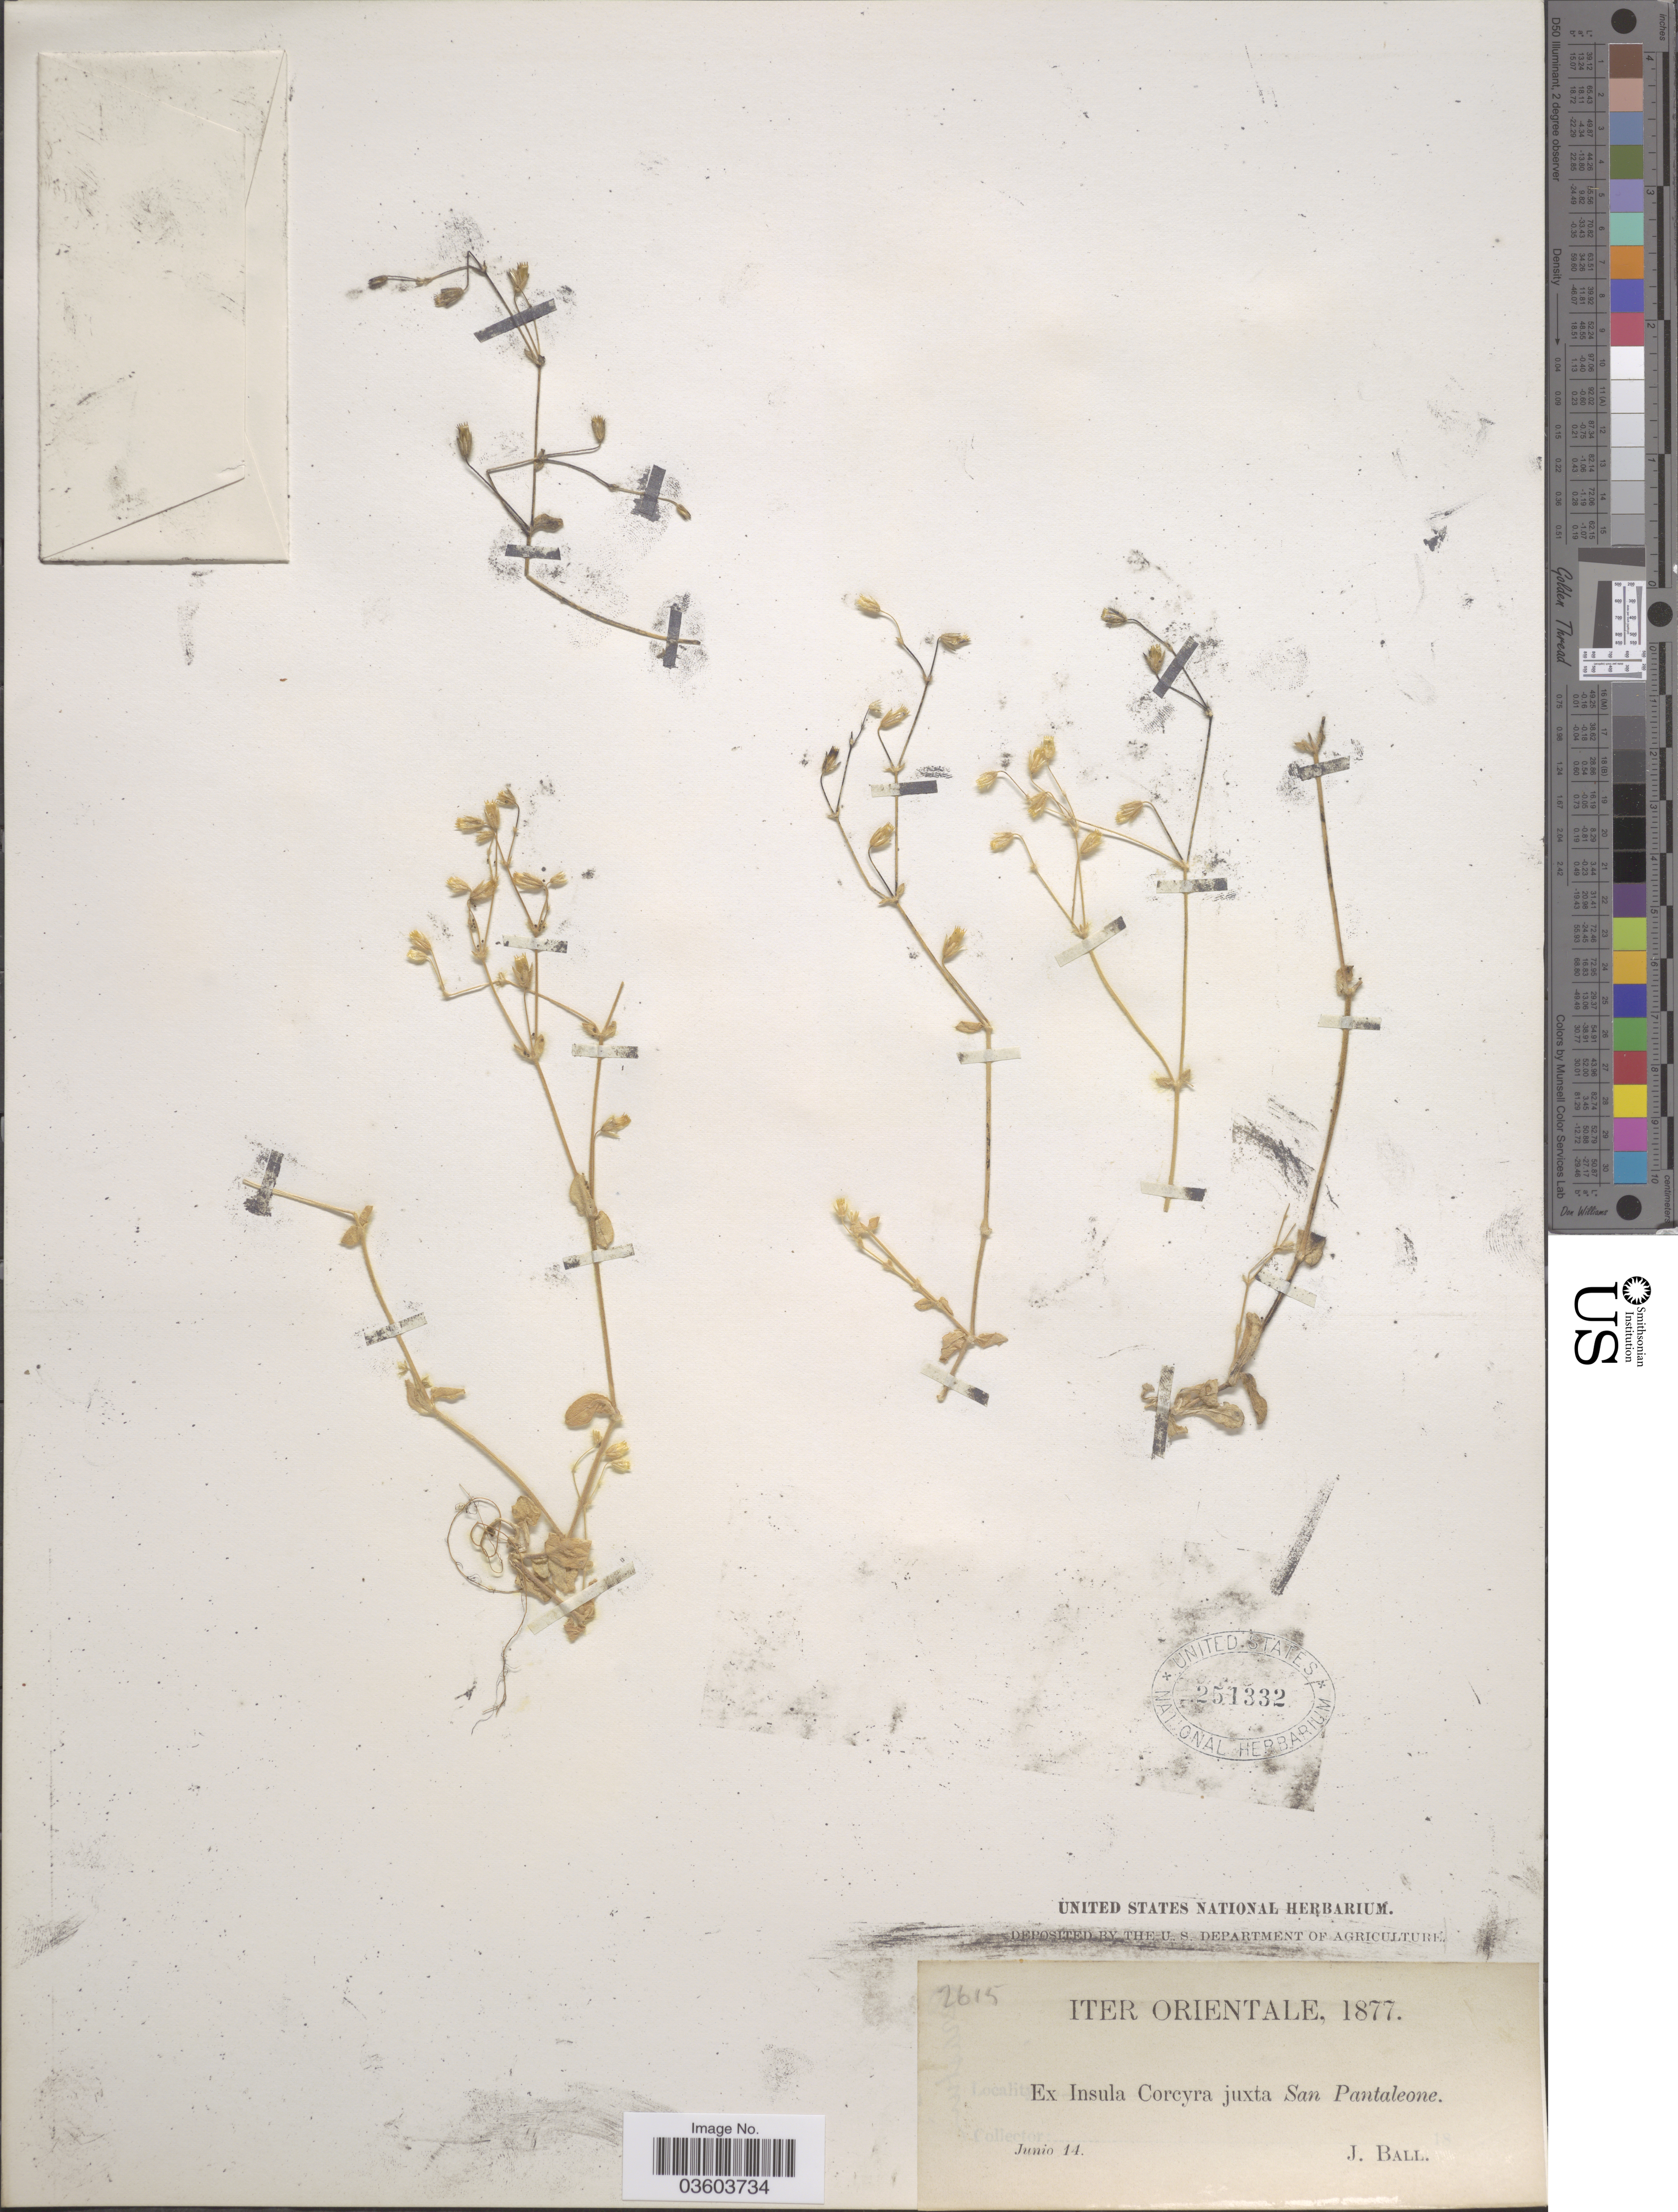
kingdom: Plantae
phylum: Tracheophyta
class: Magnoliopsida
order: Caryophyllales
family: Caryophyllaceae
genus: Cerastium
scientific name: Cerastium sp.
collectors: J. Ball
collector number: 2615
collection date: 1877-06-14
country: Greece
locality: Orientale. Ex Insula Corcyra juxta San Pantaleone.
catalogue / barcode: US 251332